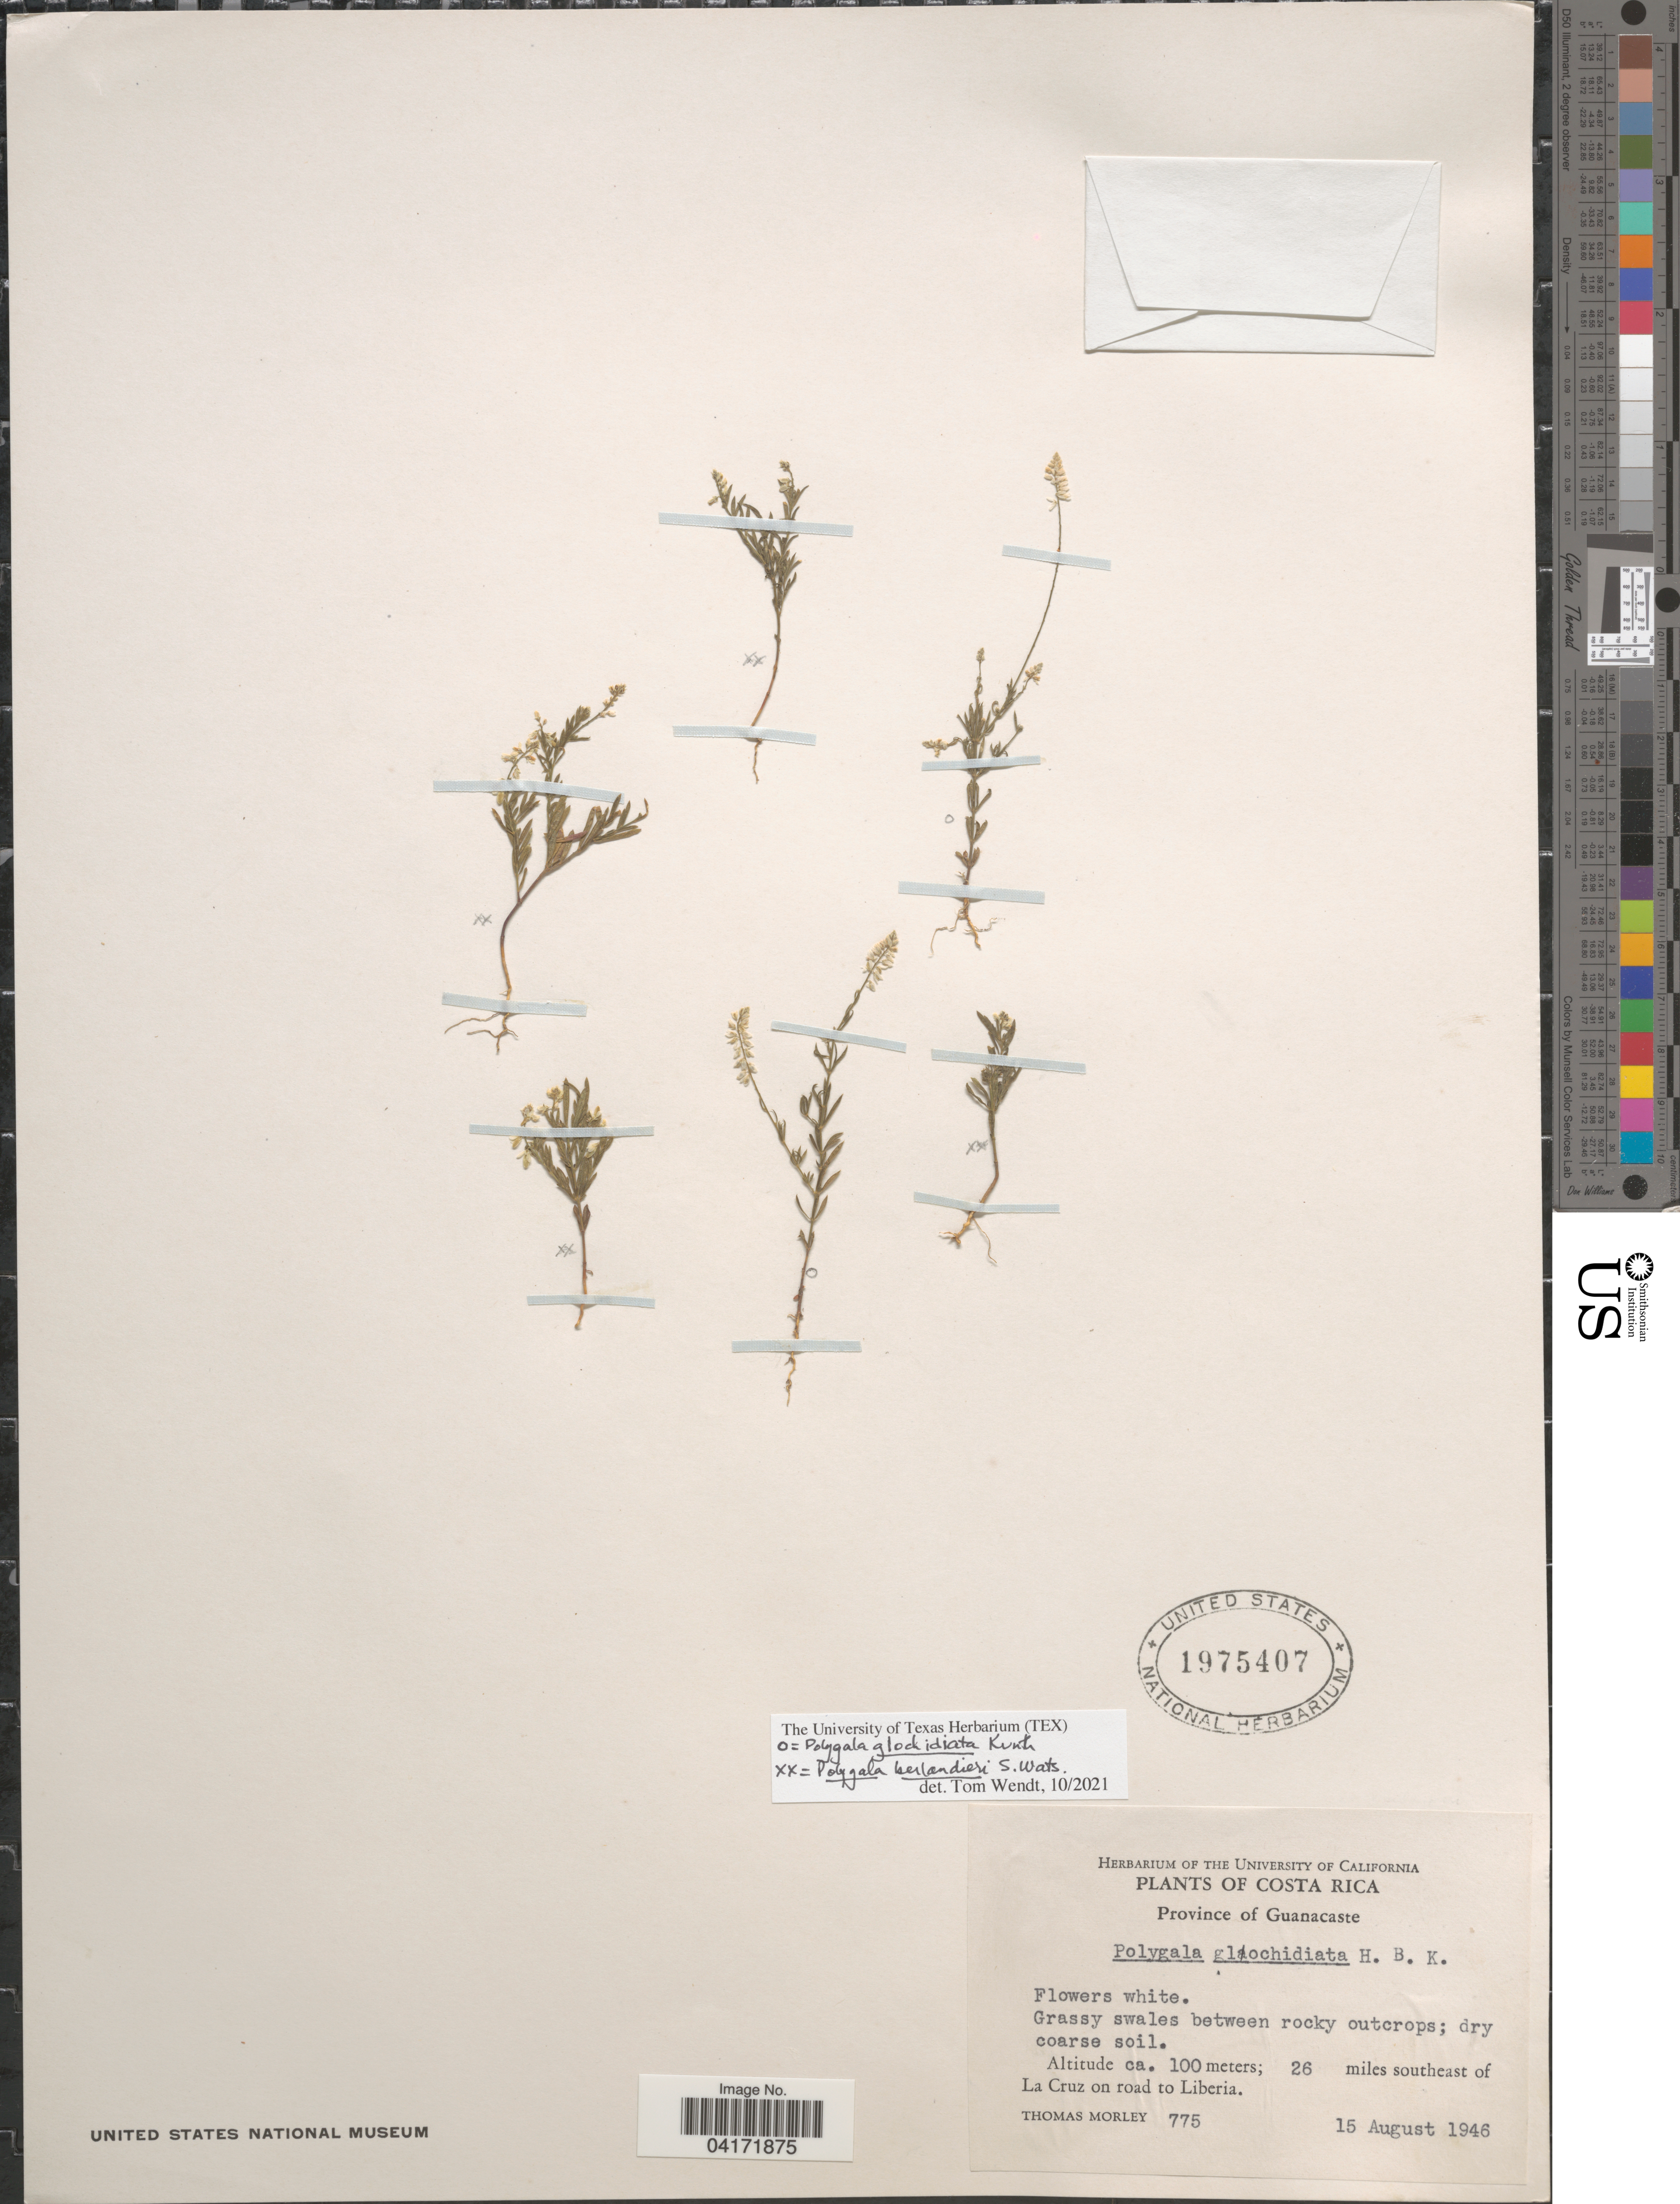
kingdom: Plantae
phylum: Tracheophyta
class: Magnoliopsida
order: Fabales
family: Polygalaceae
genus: Polygala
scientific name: Polygala glochidiata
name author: Kunth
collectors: T. Morley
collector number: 775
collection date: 1946-08-15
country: Costa Rica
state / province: Guanacaste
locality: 26 miles southeast of La Cruz on road to Liberia.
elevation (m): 100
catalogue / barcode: US 1975407